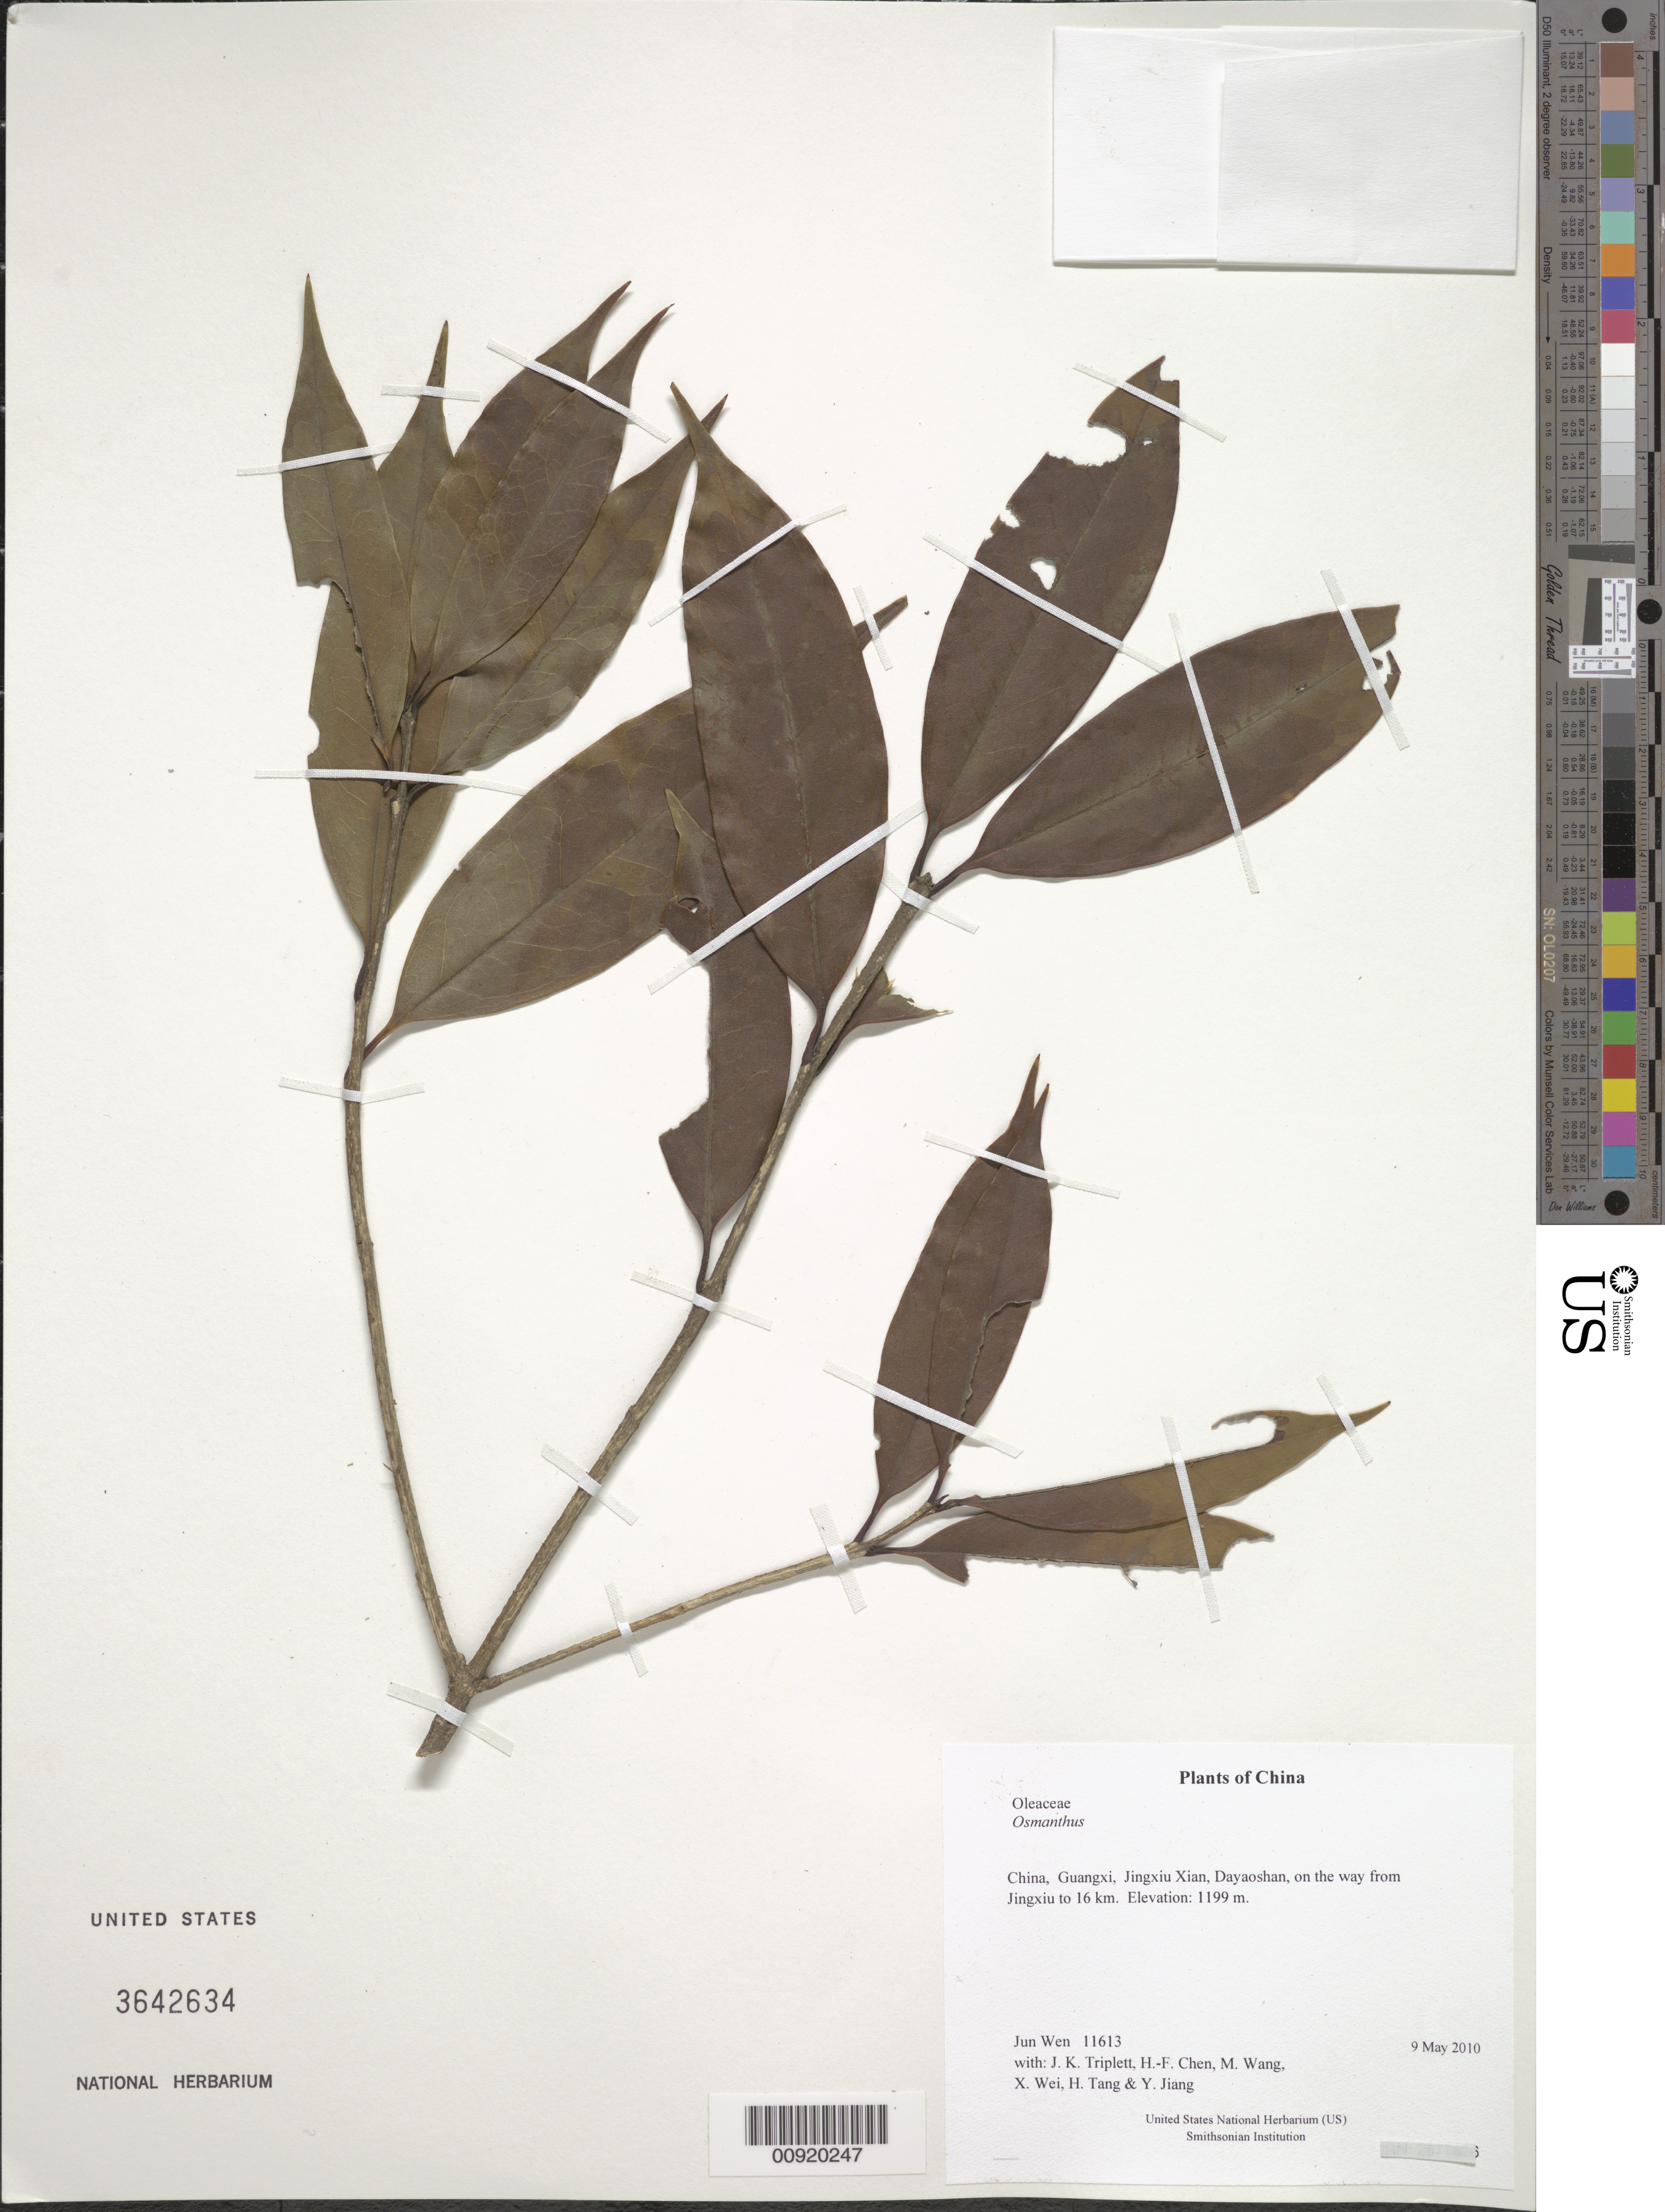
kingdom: Plantae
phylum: Tracheophyta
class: Magnoliopsida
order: Lamiales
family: Oleaceae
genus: Osmanthus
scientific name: Osmanthus sp.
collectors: J. Wen, J. K. Triplett, H.-F. Chen, M. Wang, X. Wei, H. Tang & Y. Jiang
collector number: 11613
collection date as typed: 9 May 2010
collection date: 2010-05-09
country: China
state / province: Guangxi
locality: Jingxiu Xian, Dayaoshan, on the way from Jingxiu to 16 km.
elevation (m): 1199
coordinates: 24 09.274 N, 110 12.670 E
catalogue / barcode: US 3642634